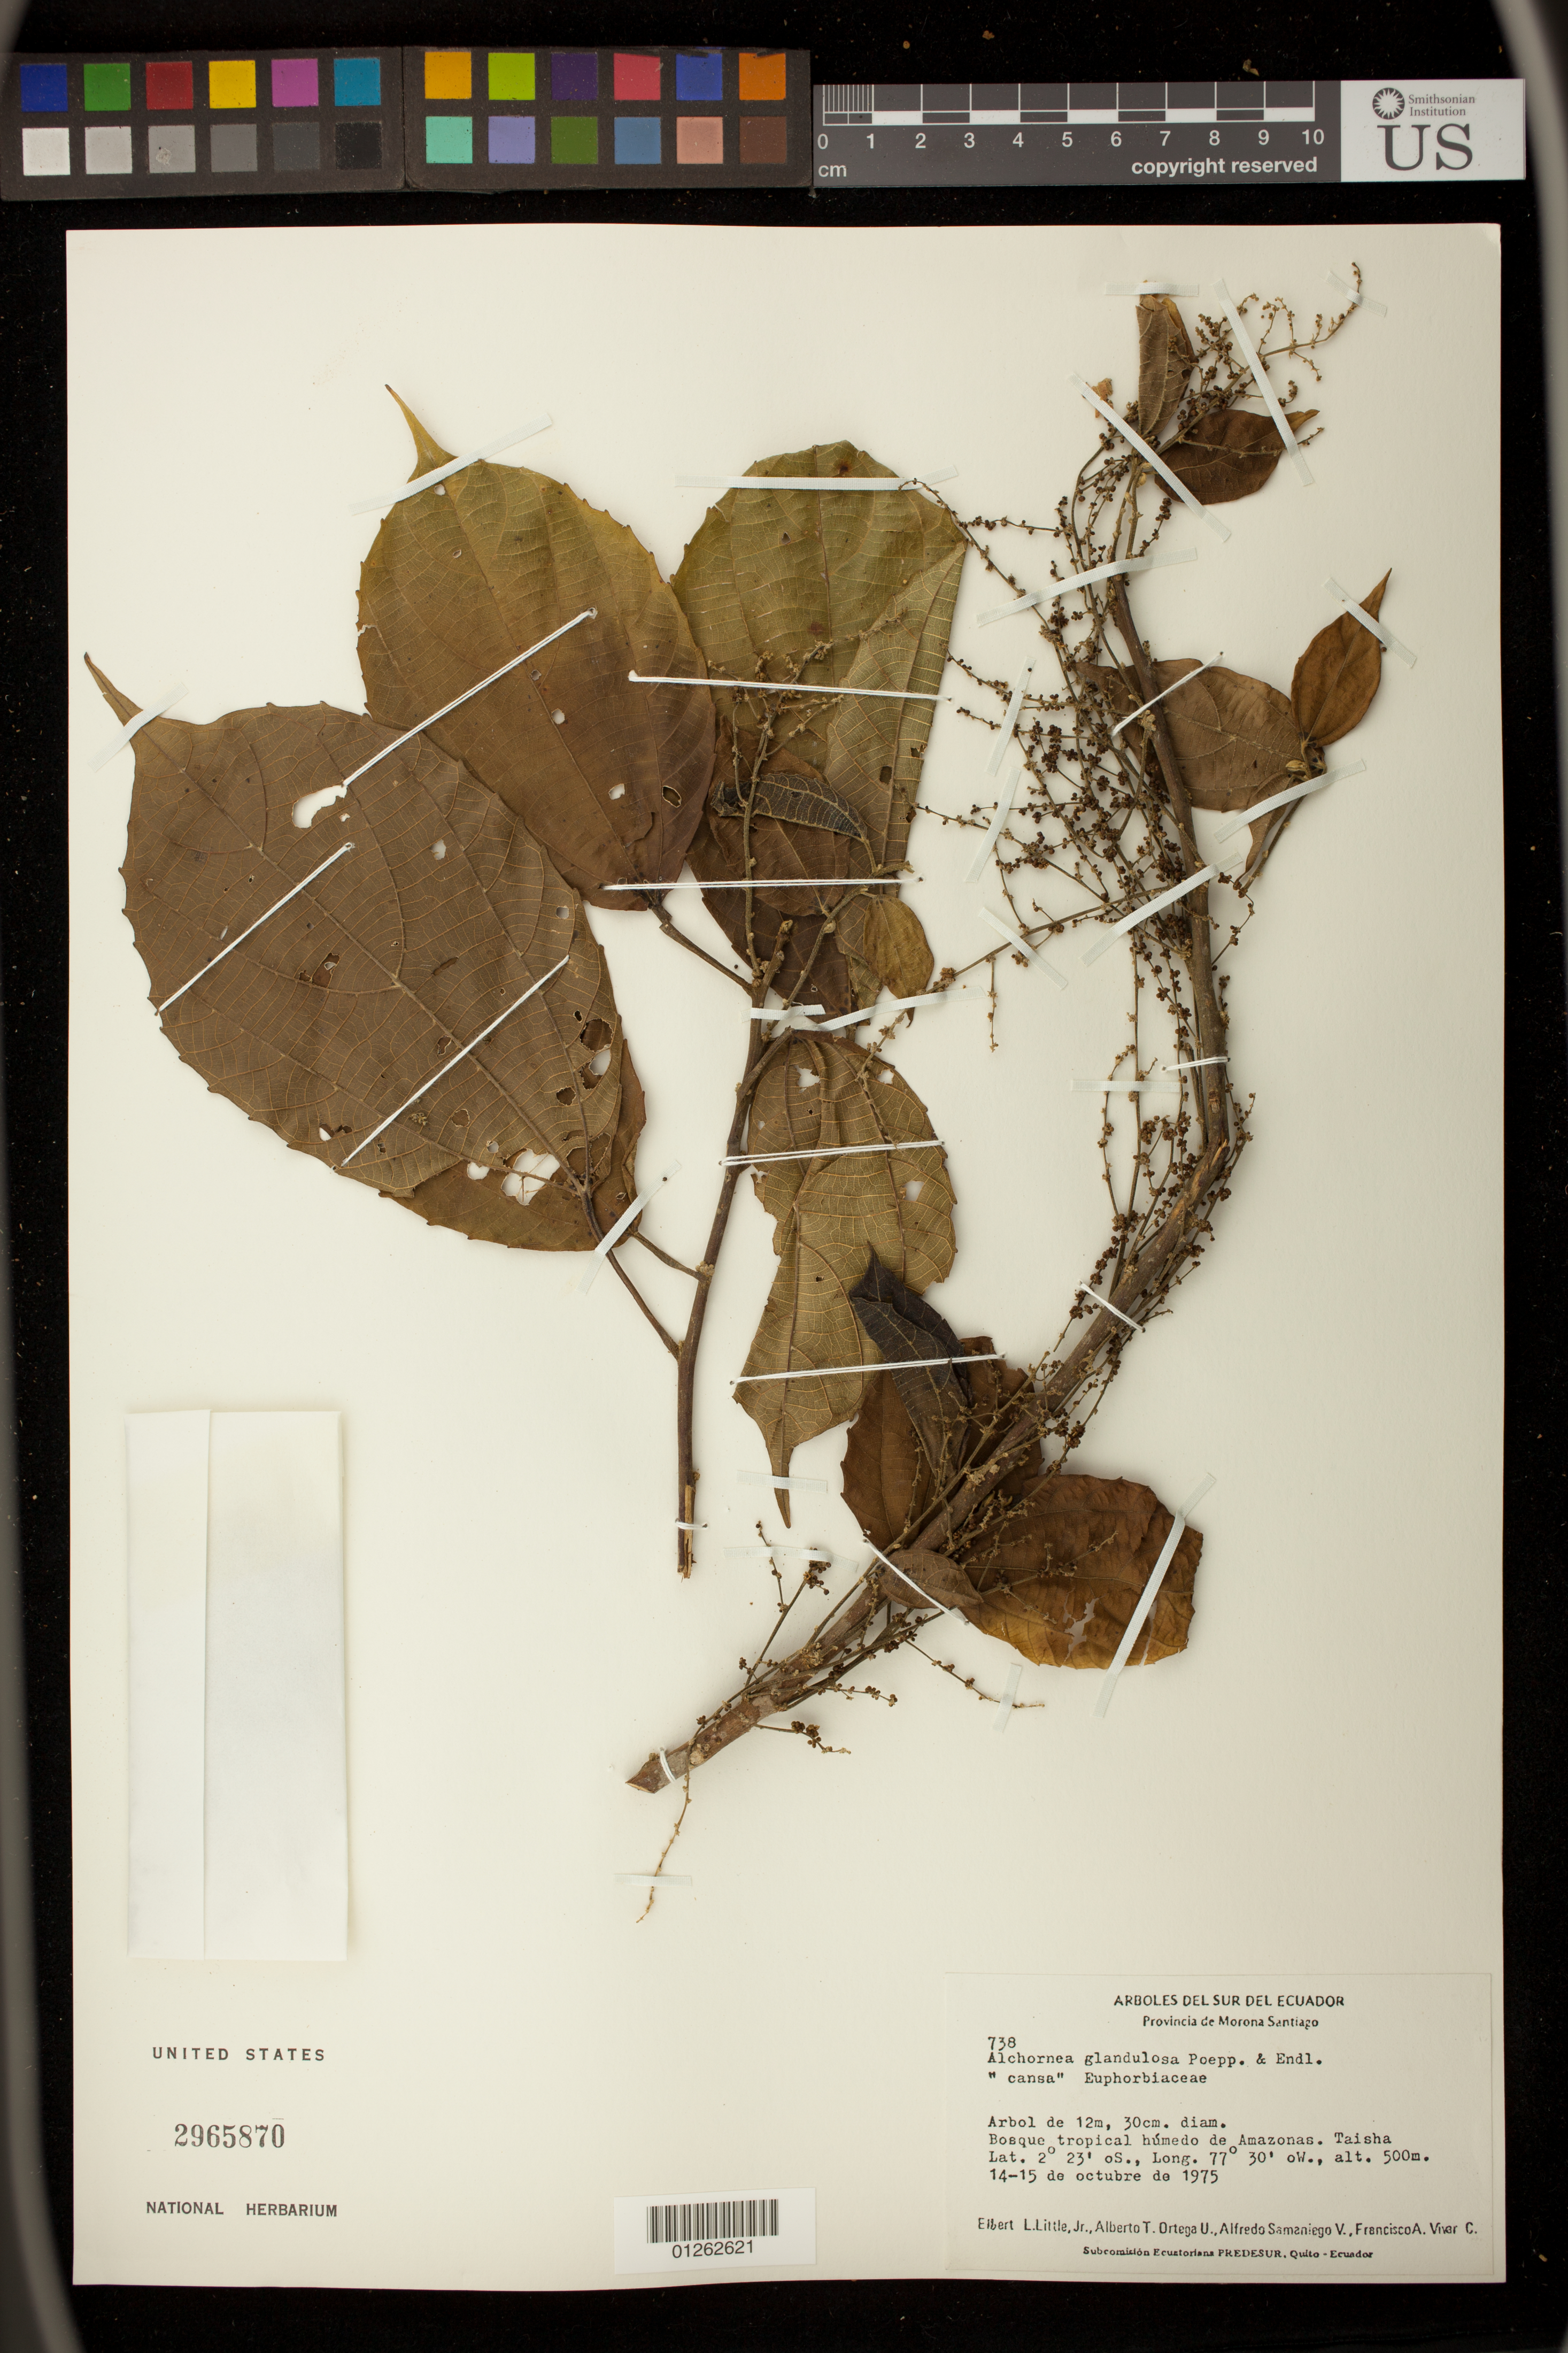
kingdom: Plantae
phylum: Tracheophyta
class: Magnoliopsida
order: Malpighiales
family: Euphorbiaceae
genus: Alchornea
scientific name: Alchornea glandulosa subsp. glandulosa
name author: Poepp.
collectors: E. L. Little, A. T. Ortega U., A. V. Samaniego & F. A. Vivar C.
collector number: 738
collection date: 1975-10-14/1975-10-15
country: Ecuador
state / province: Morona-Santiago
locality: Bosque tropical humedo de Amazonas. Taisha.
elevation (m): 500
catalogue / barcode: US 2965870